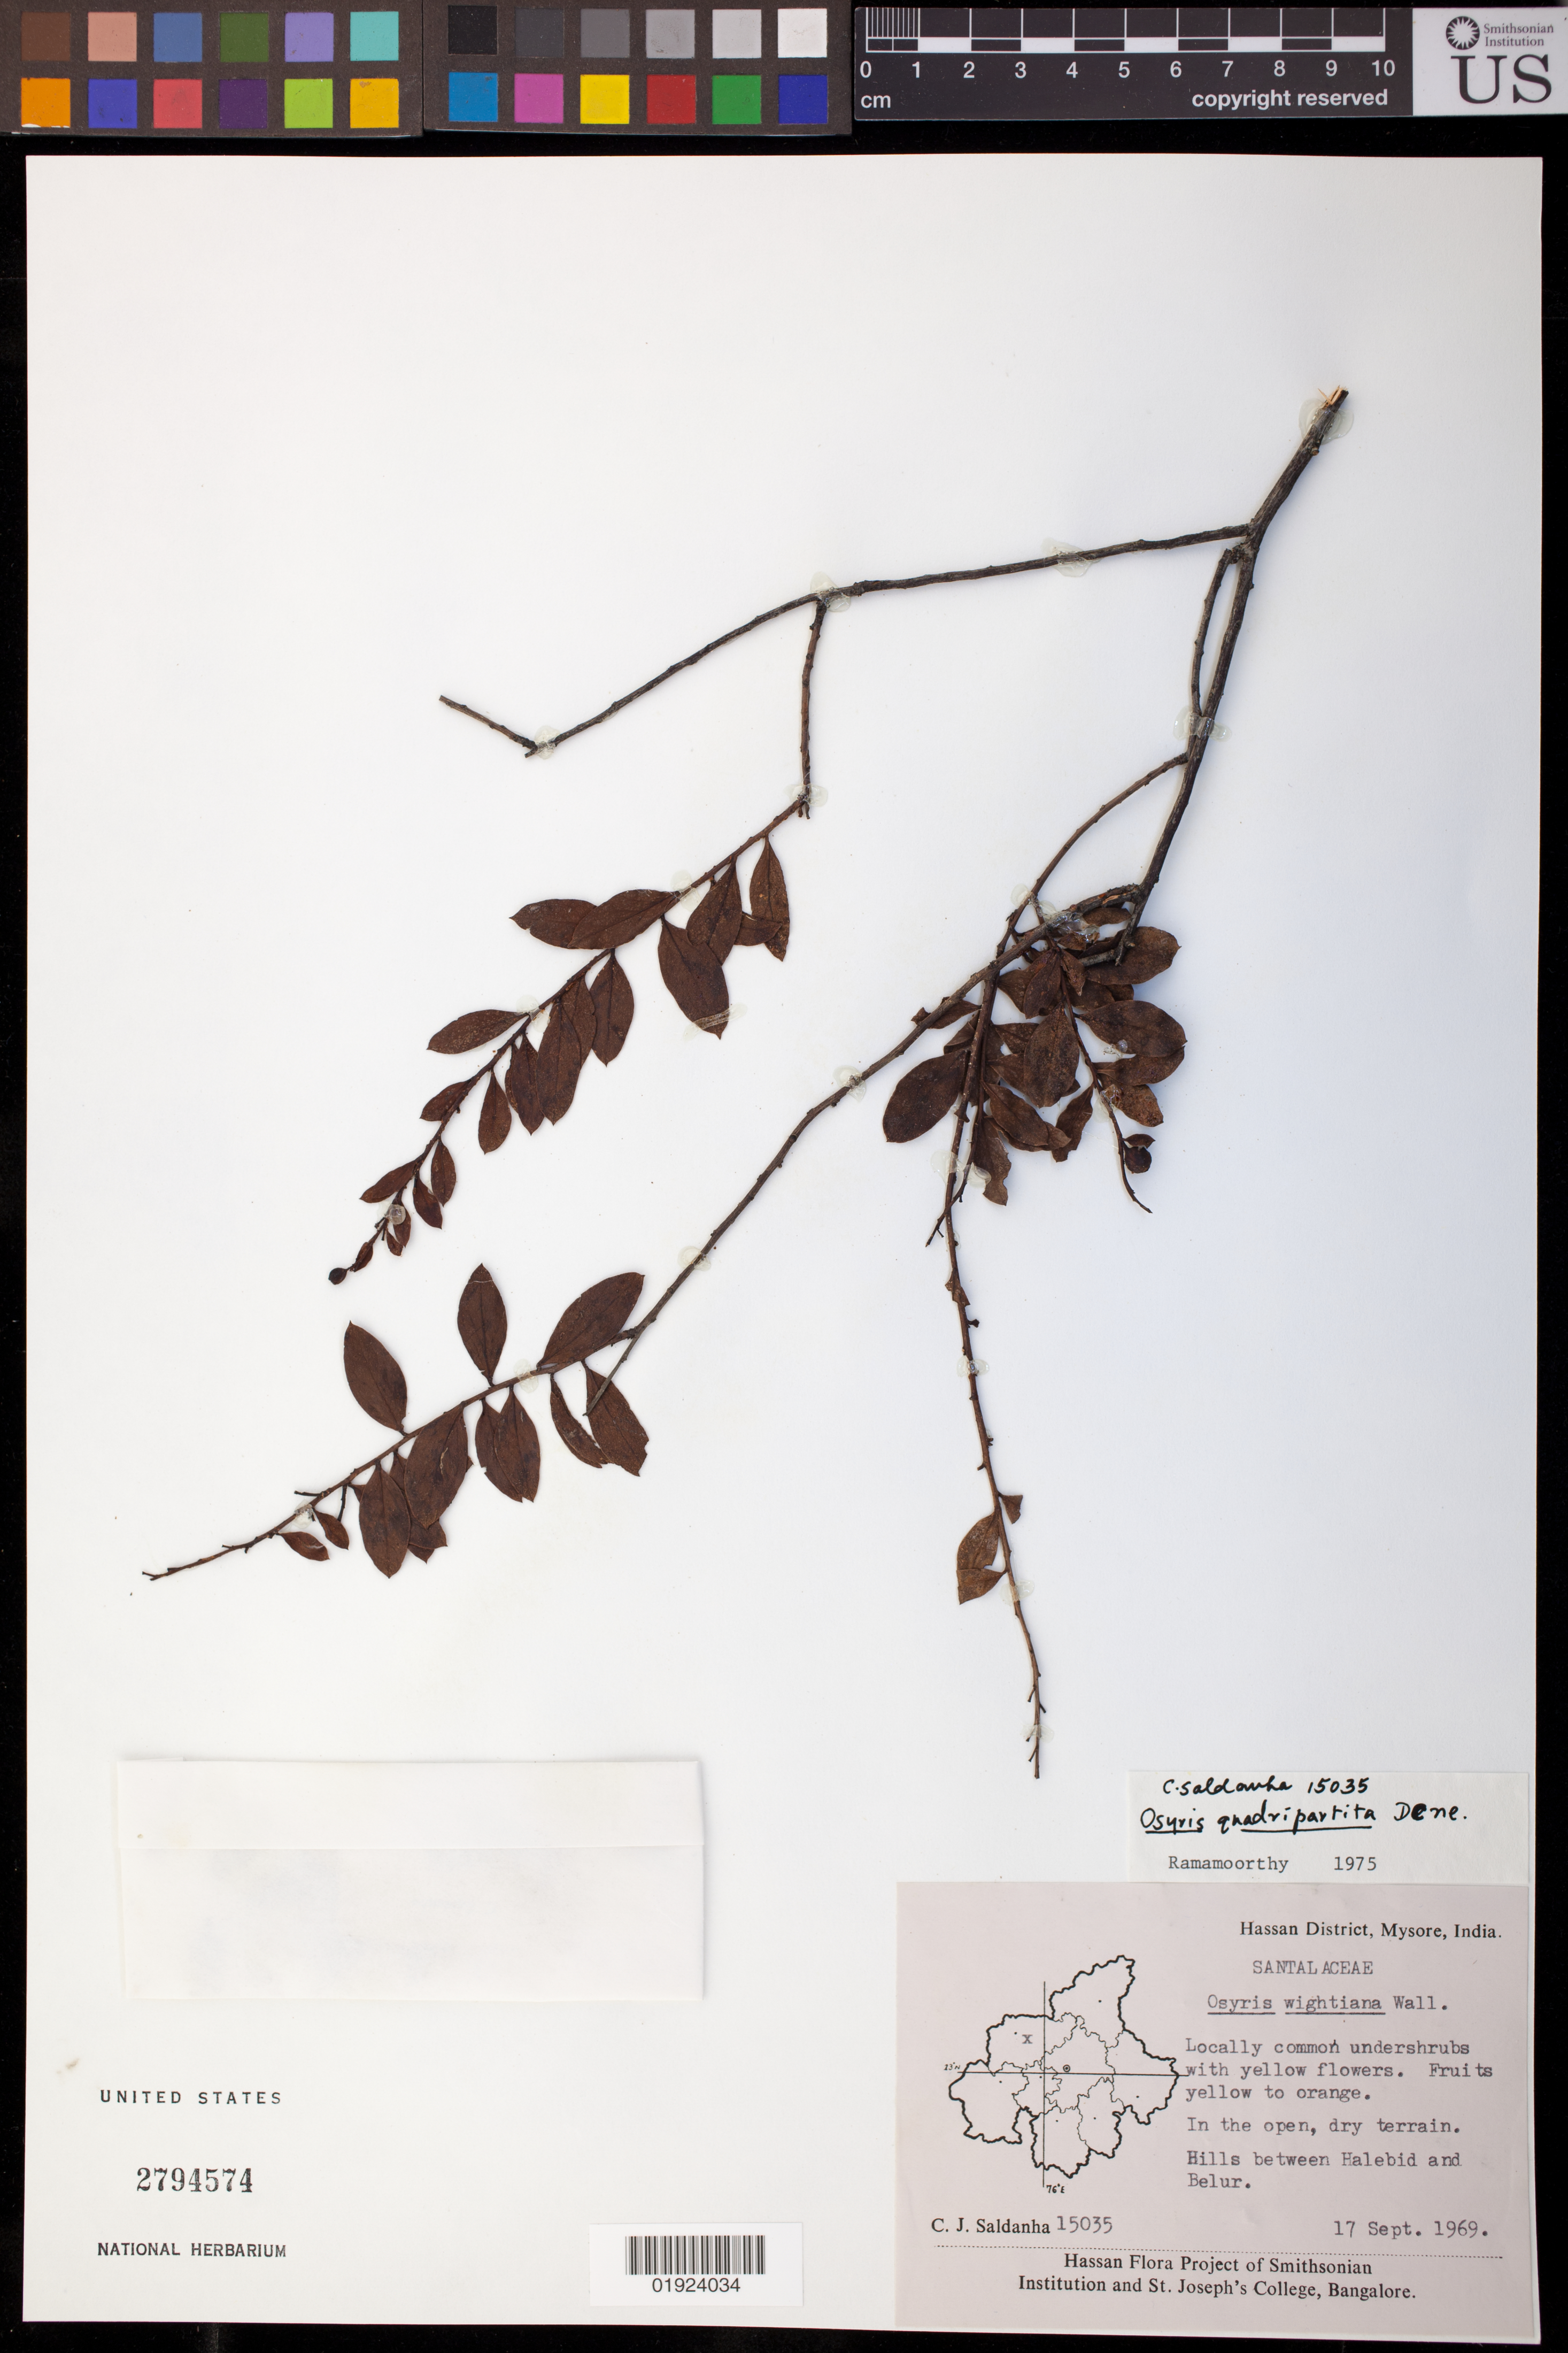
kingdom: Plantae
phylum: Tracheophyta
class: Magnoliopsida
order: Santalales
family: Santalaceae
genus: Osyris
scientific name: Osyris quadripartita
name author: Salzm. ex Decne.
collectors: C. J. Saldanha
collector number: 15053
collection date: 1969-09-17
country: India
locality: Hassan District, Mysore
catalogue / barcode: US 2794574